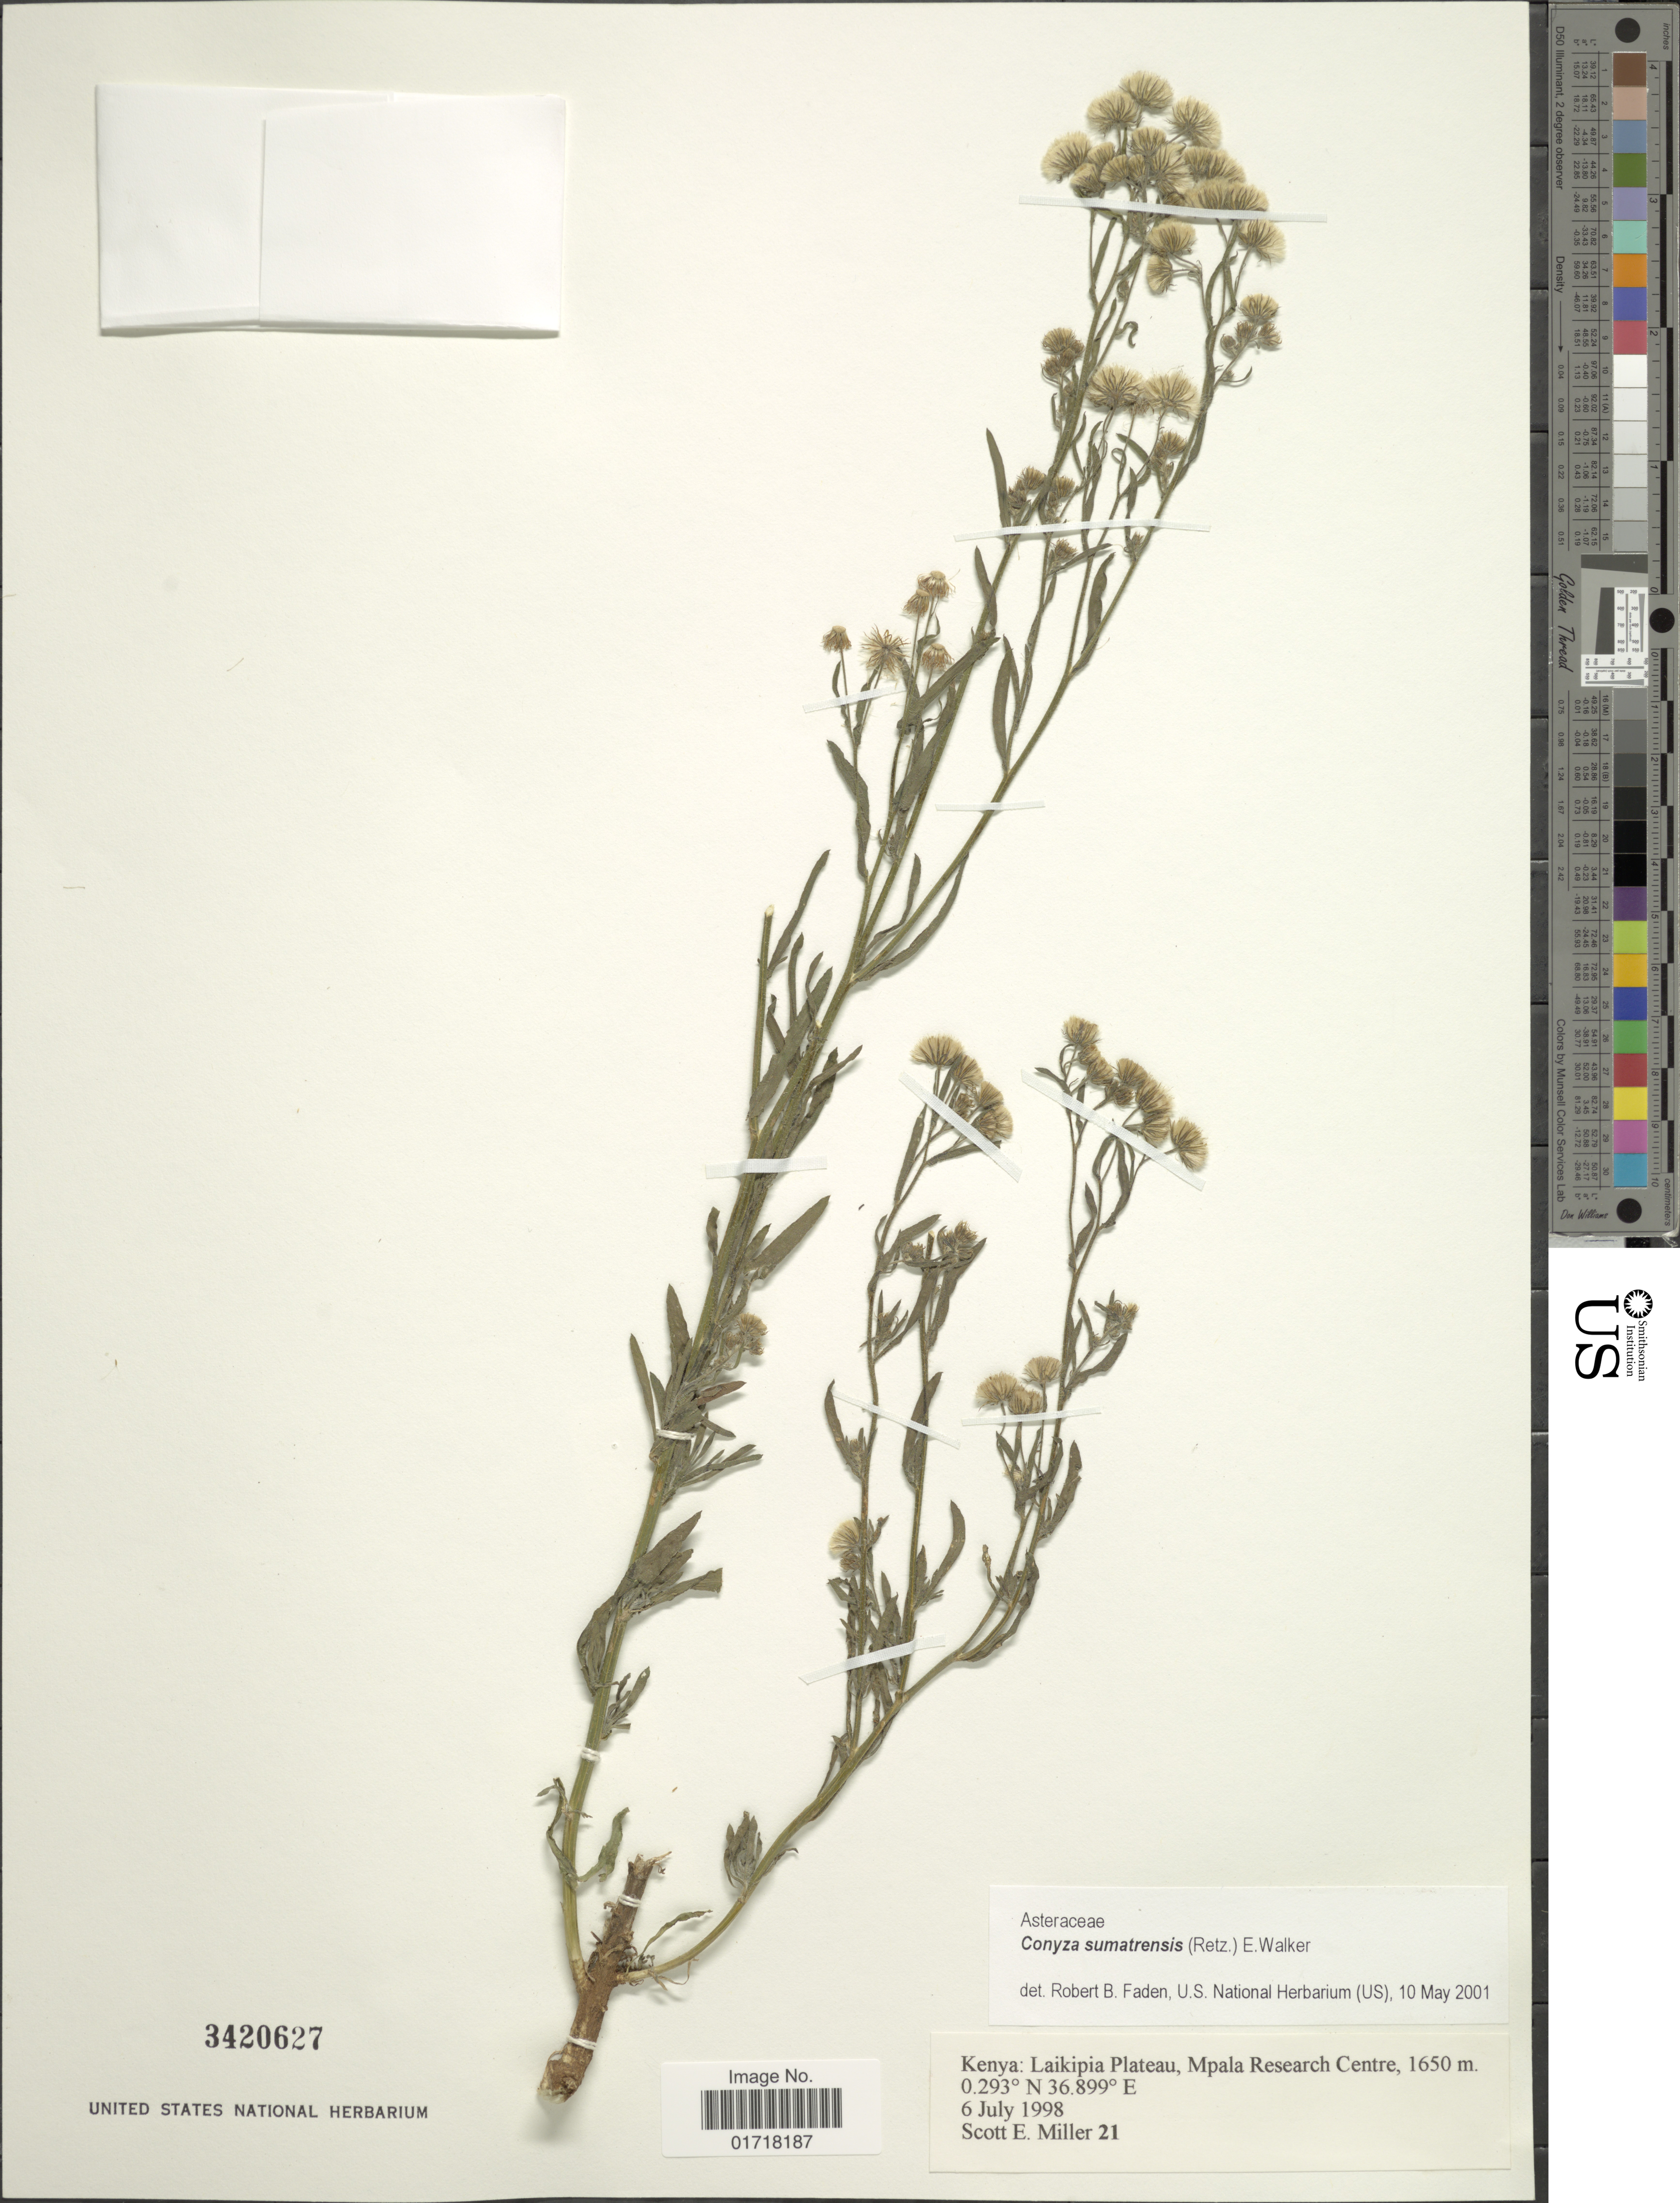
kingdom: Plantae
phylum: Tracheophyta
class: Magnoliopsida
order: Asterales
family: Asteraceae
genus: Conyza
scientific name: Conyza bonariensis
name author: (L.) Cronq.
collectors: S. E. Miller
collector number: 21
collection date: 1998-07-06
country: Kenya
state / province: Laikipia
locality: Kenya: Laikipia Plateau, Mpala Research Centre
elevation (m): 1650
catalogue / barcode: US 3420627